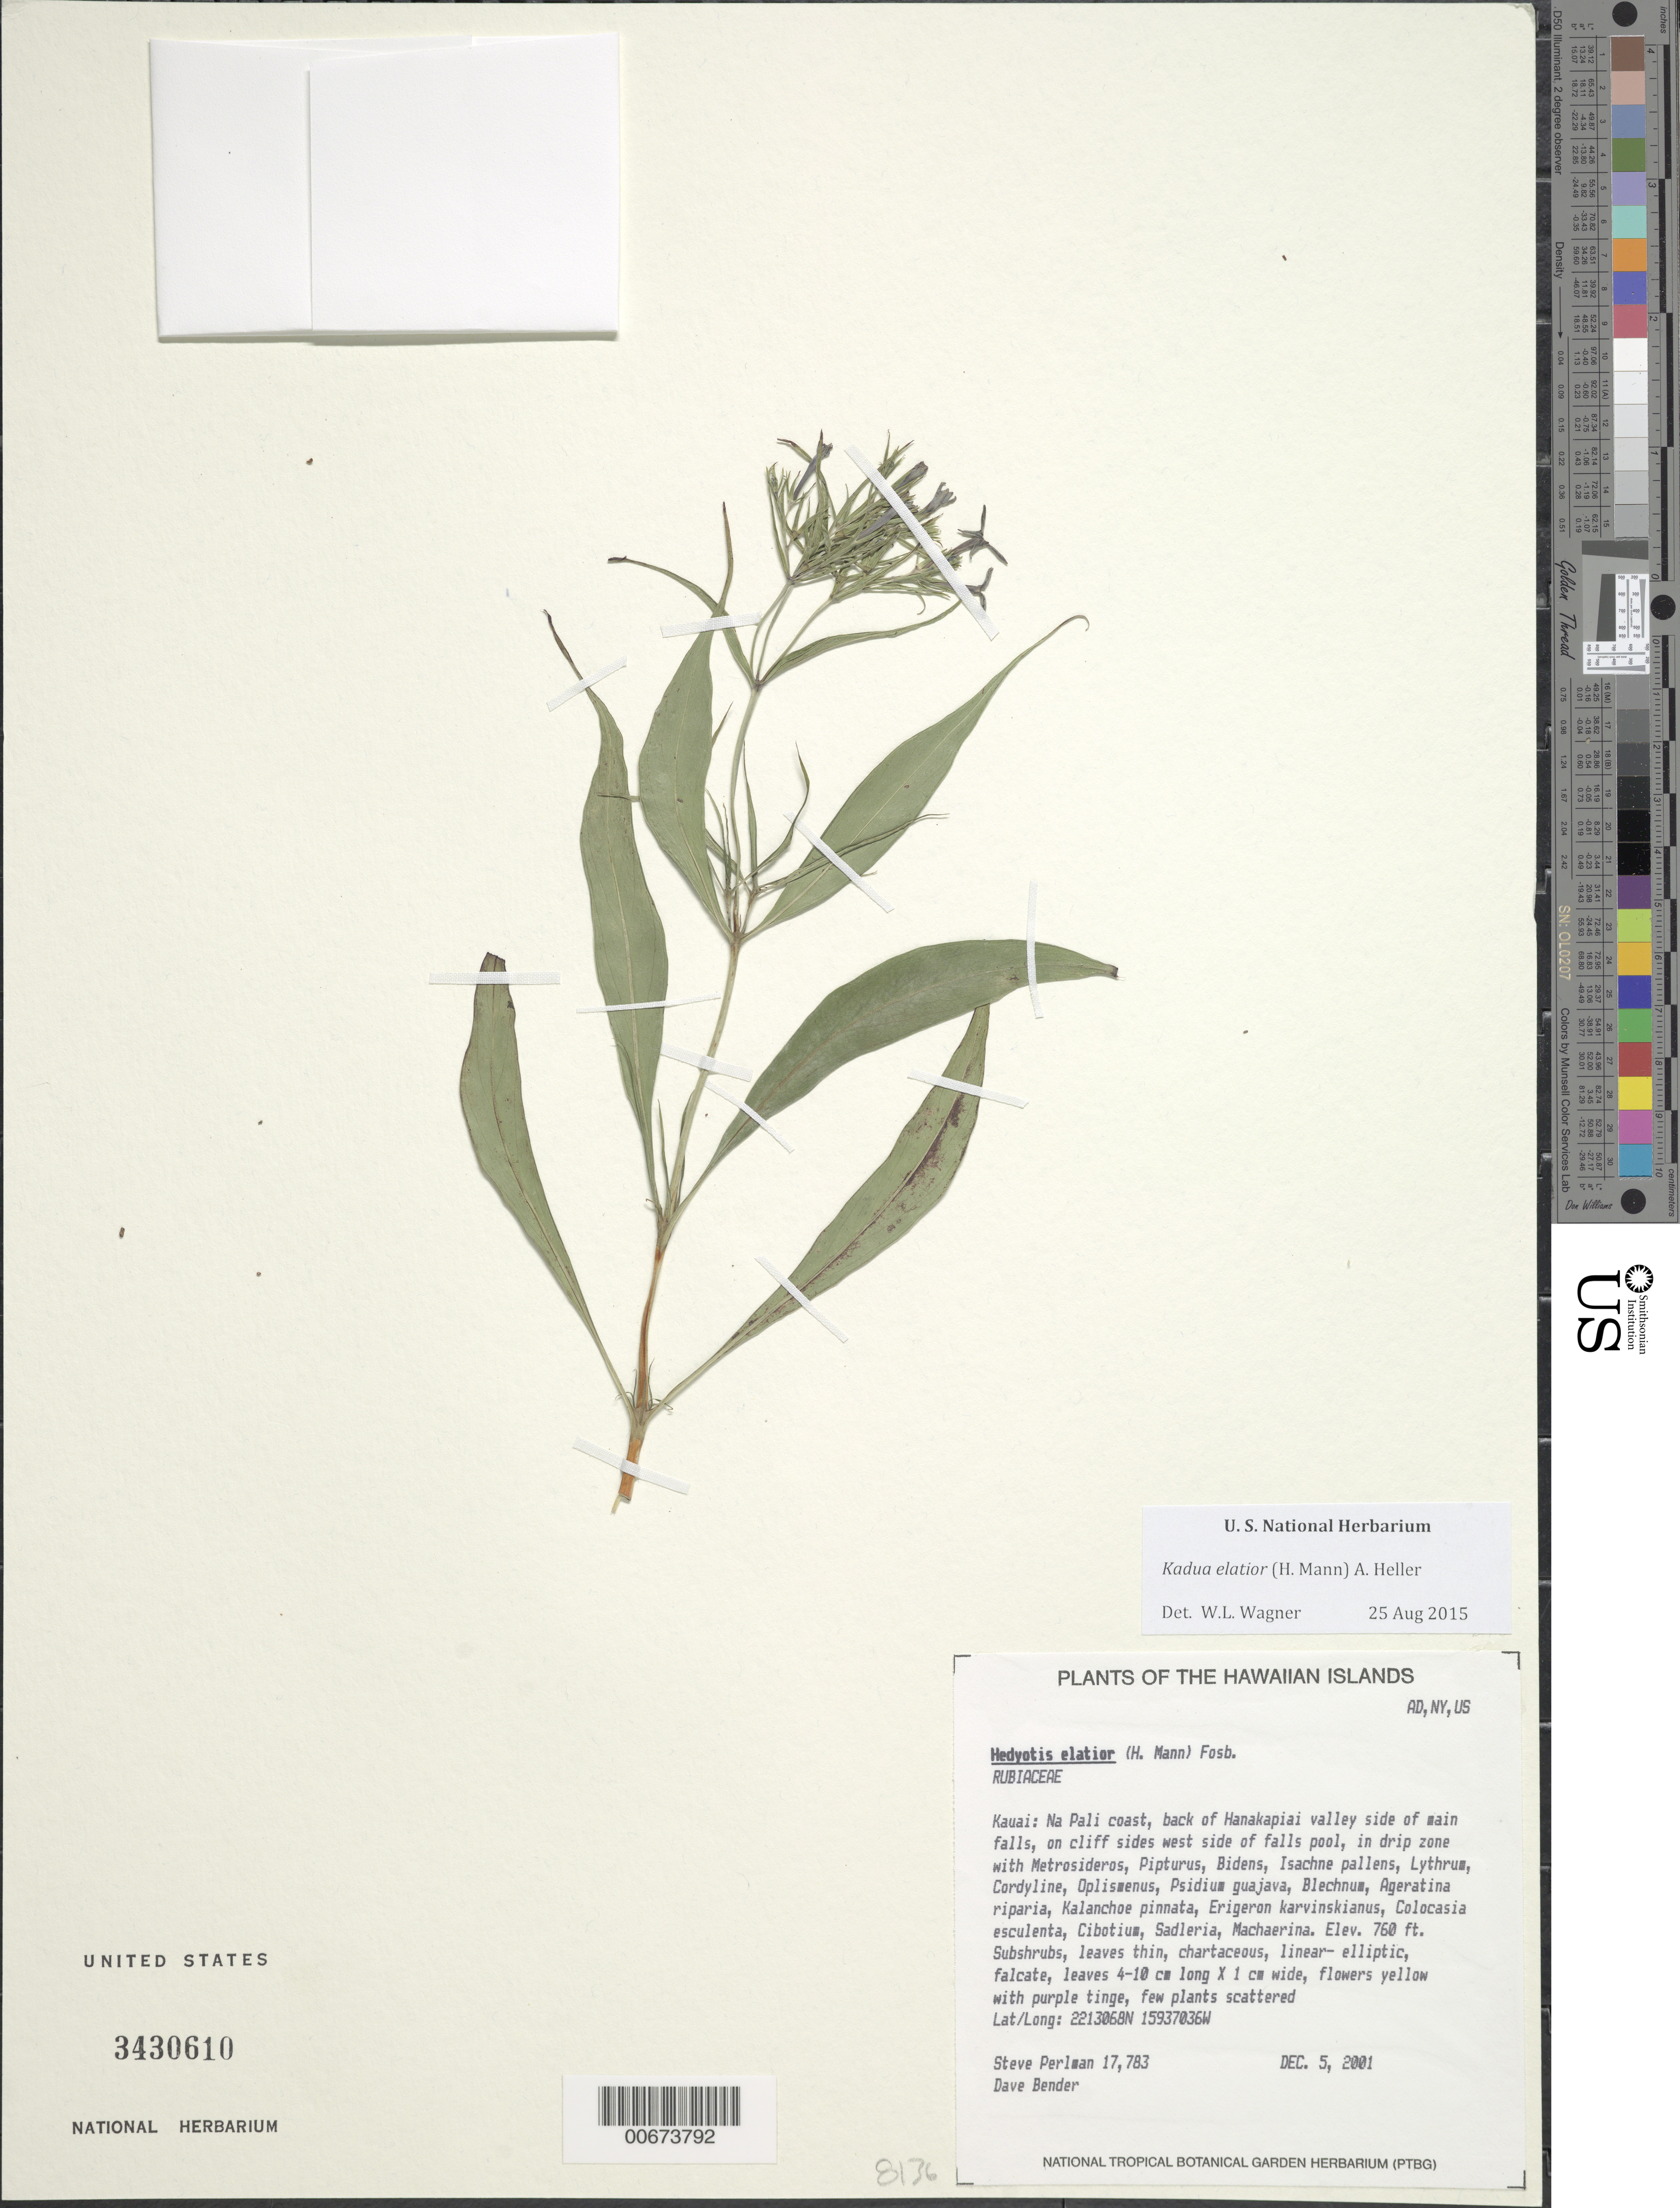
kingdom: Plantae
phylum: Tracheophyta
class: Magnoliopsida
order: Gentianales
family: Rubiaceae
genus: Kadua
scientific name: Kadua elatior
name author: (H. Mann) A. Heller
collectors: S. P. Perlman & D. Bender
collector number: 17783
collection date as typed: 5 Dec 2001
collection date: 2001-12-05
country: United States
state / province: Hawaii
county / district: Kaui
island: Kaua'i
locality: Na Pali coast, back of Hanakapiai valley side of main falls, on cliff sides west side of falls pool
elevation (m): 232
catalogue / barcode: US 3430610